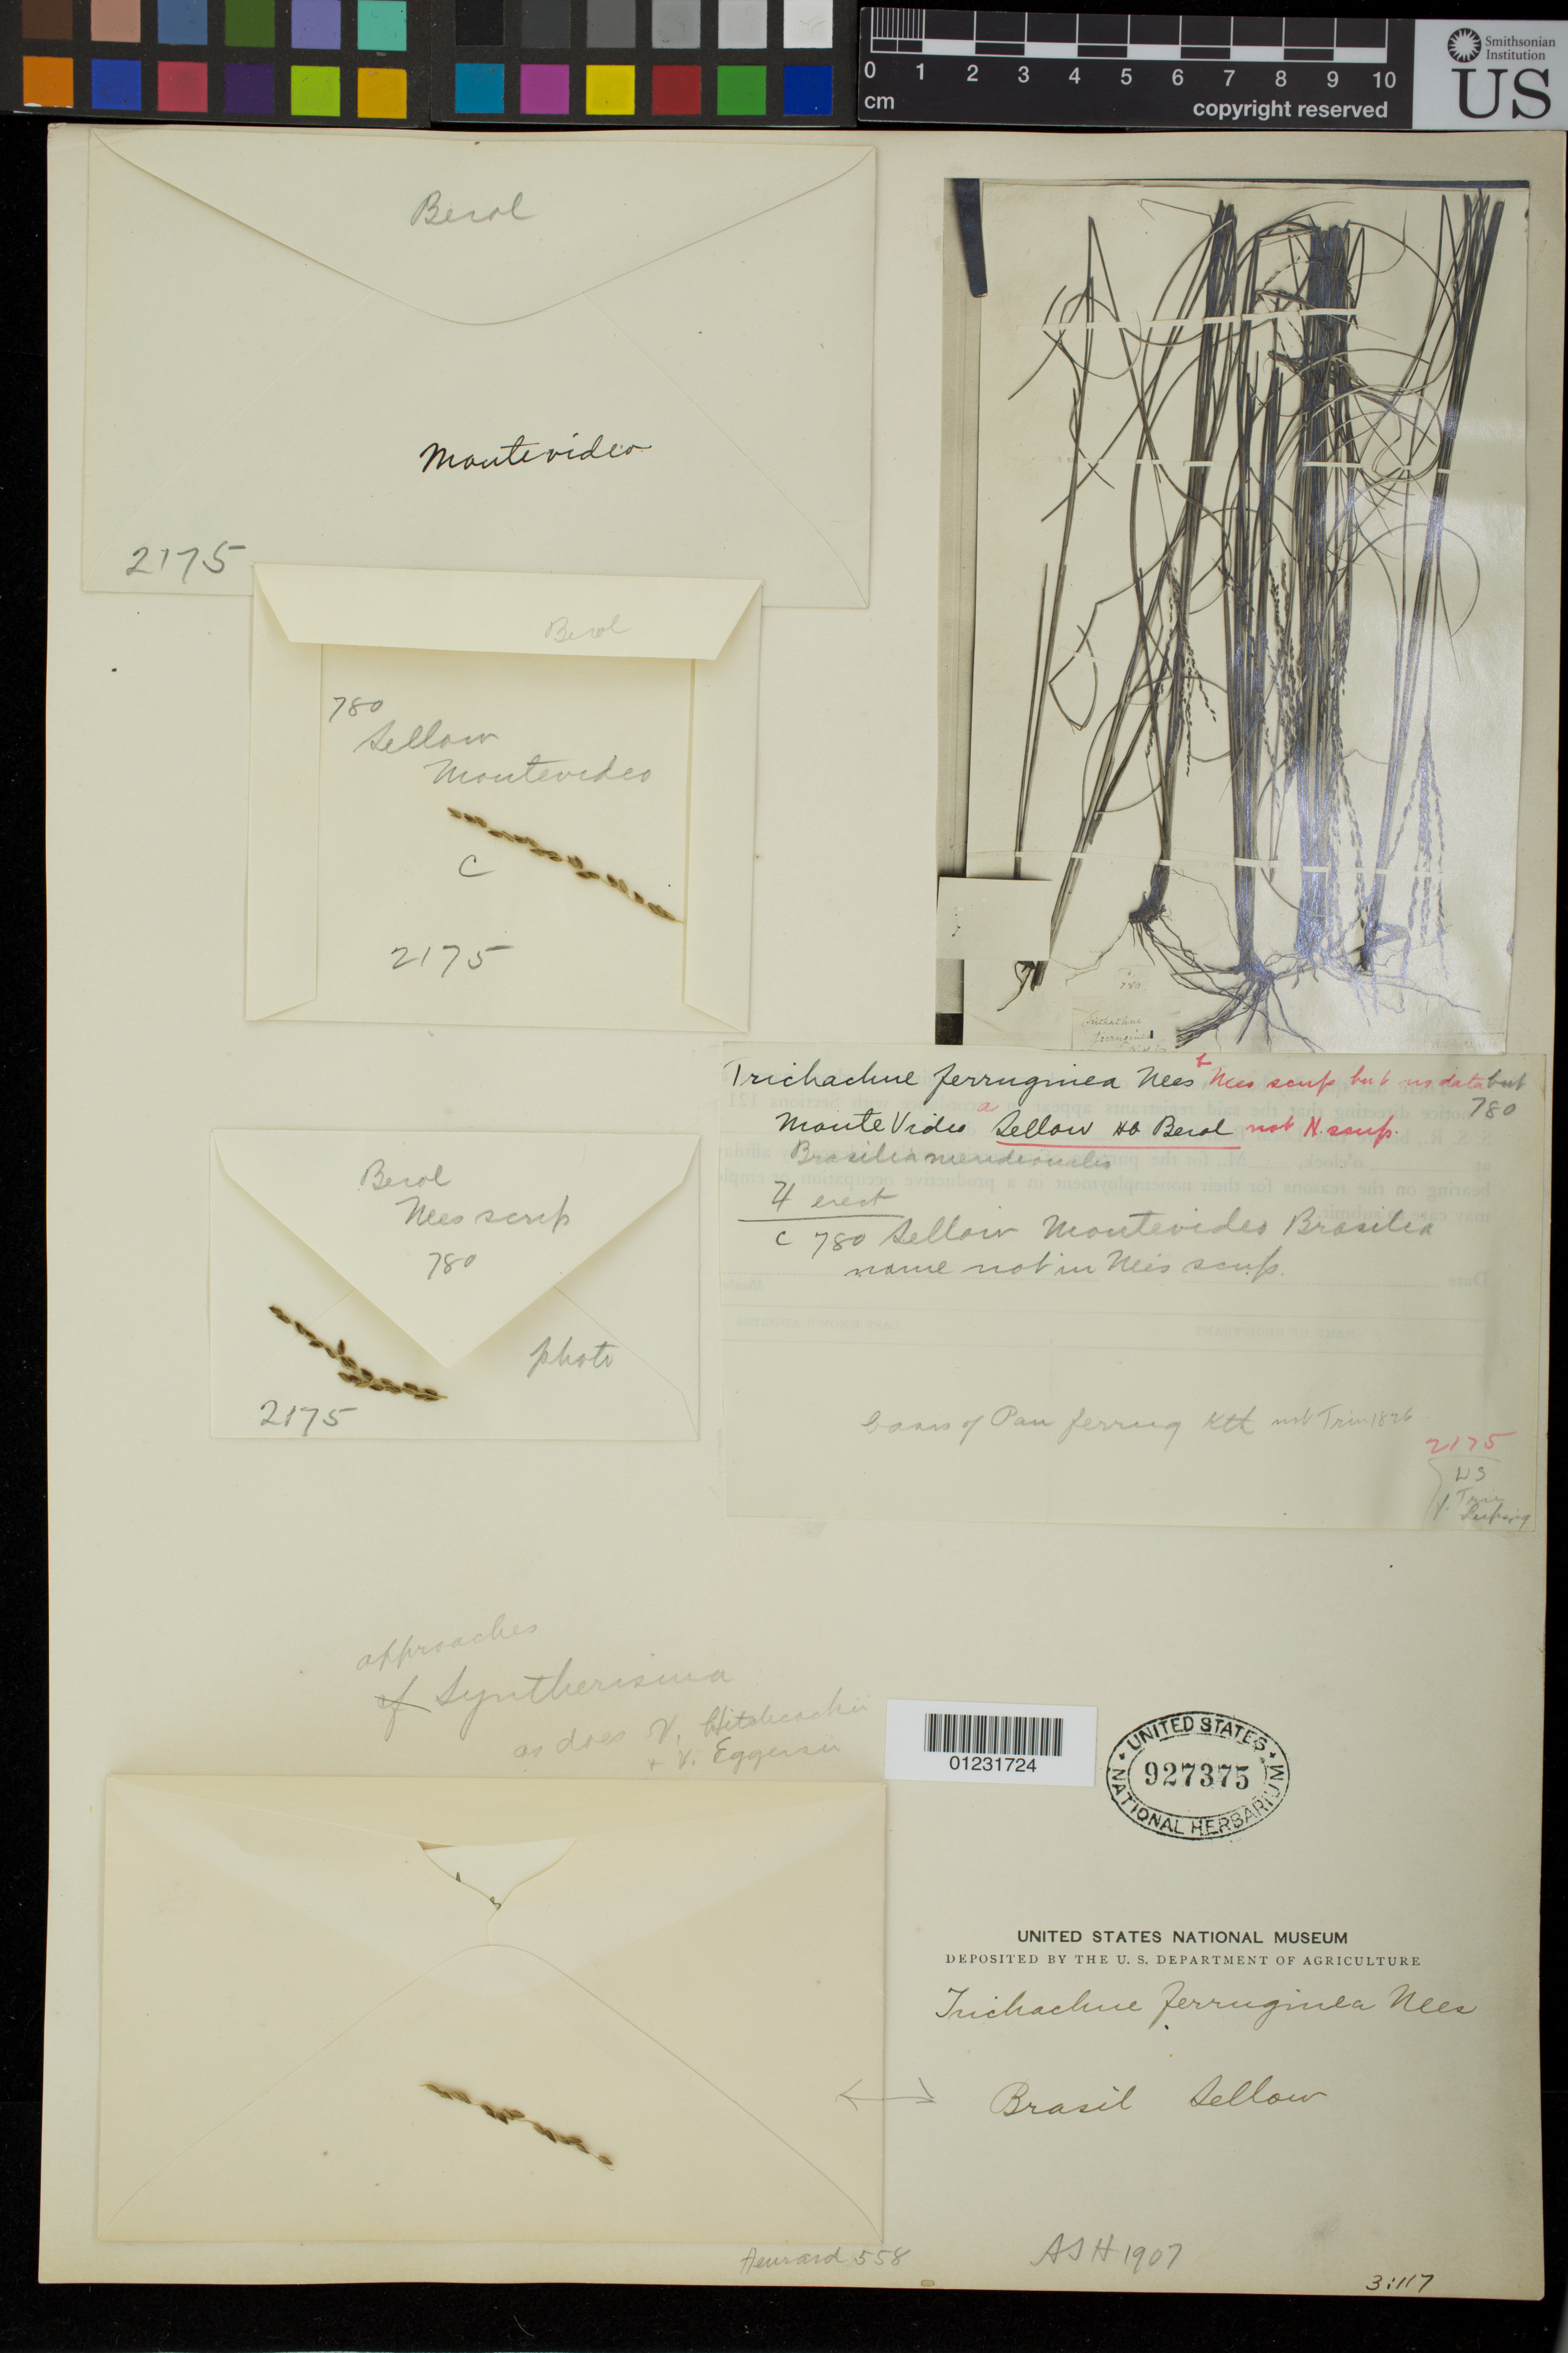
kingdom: Plantae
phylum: Tracheophyta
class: Liliopsida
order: Poales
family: Poaceae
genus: Trichachne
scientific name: Trichachne ferruginea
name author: Nees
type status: Isotype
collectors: F. Sellow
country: Uruguay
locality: "Brazil", Montevideo.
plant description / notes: Fragmentary material of type specimen ex herb. Berlin and Leip.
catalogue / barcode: US 927375